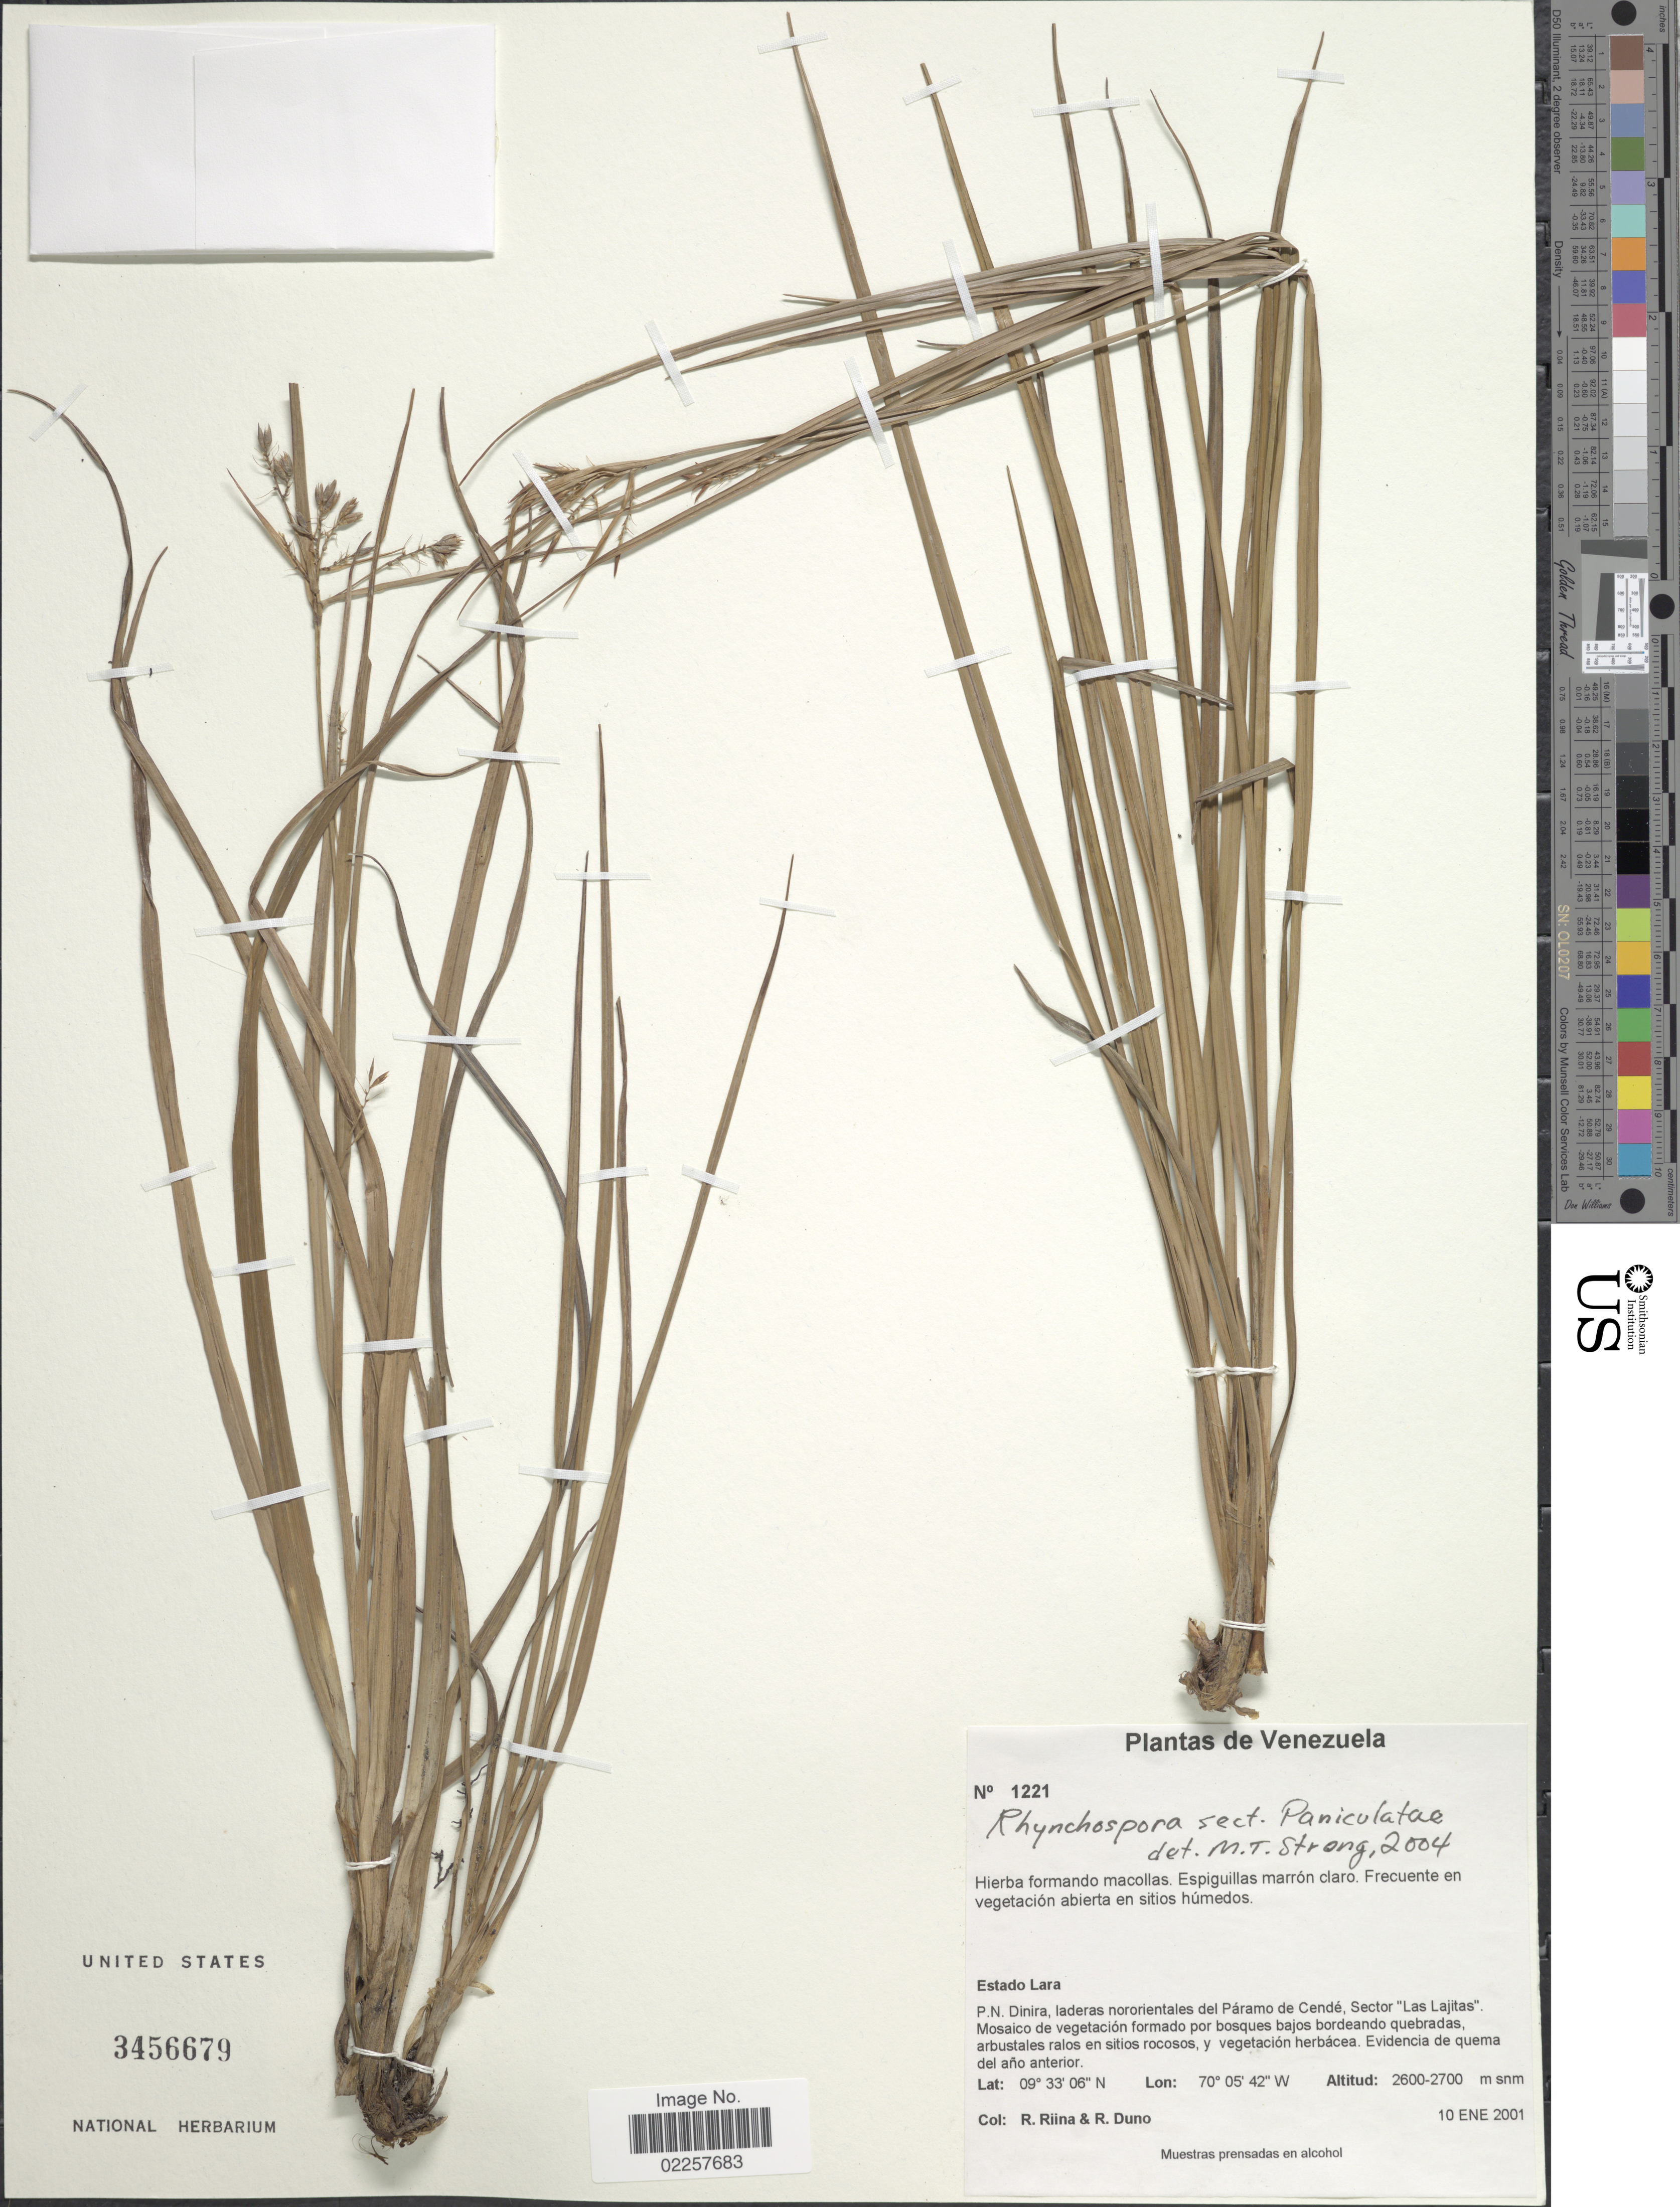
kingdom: Plantae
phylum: Tracheophyta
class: Liliopsida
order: Poales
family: Cyperaceae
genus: Rhynchospora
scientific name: Rhynchospora sp.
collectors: R. Riina & R. Duno de Stefano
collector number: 1221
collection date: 2001-01-10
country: Venezuela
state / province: Lara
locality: P.N. Dinira, laderas nororientales del Paramo de Cende, Sector "Las Lajitas"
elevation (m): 2600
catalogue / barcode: US 3456679